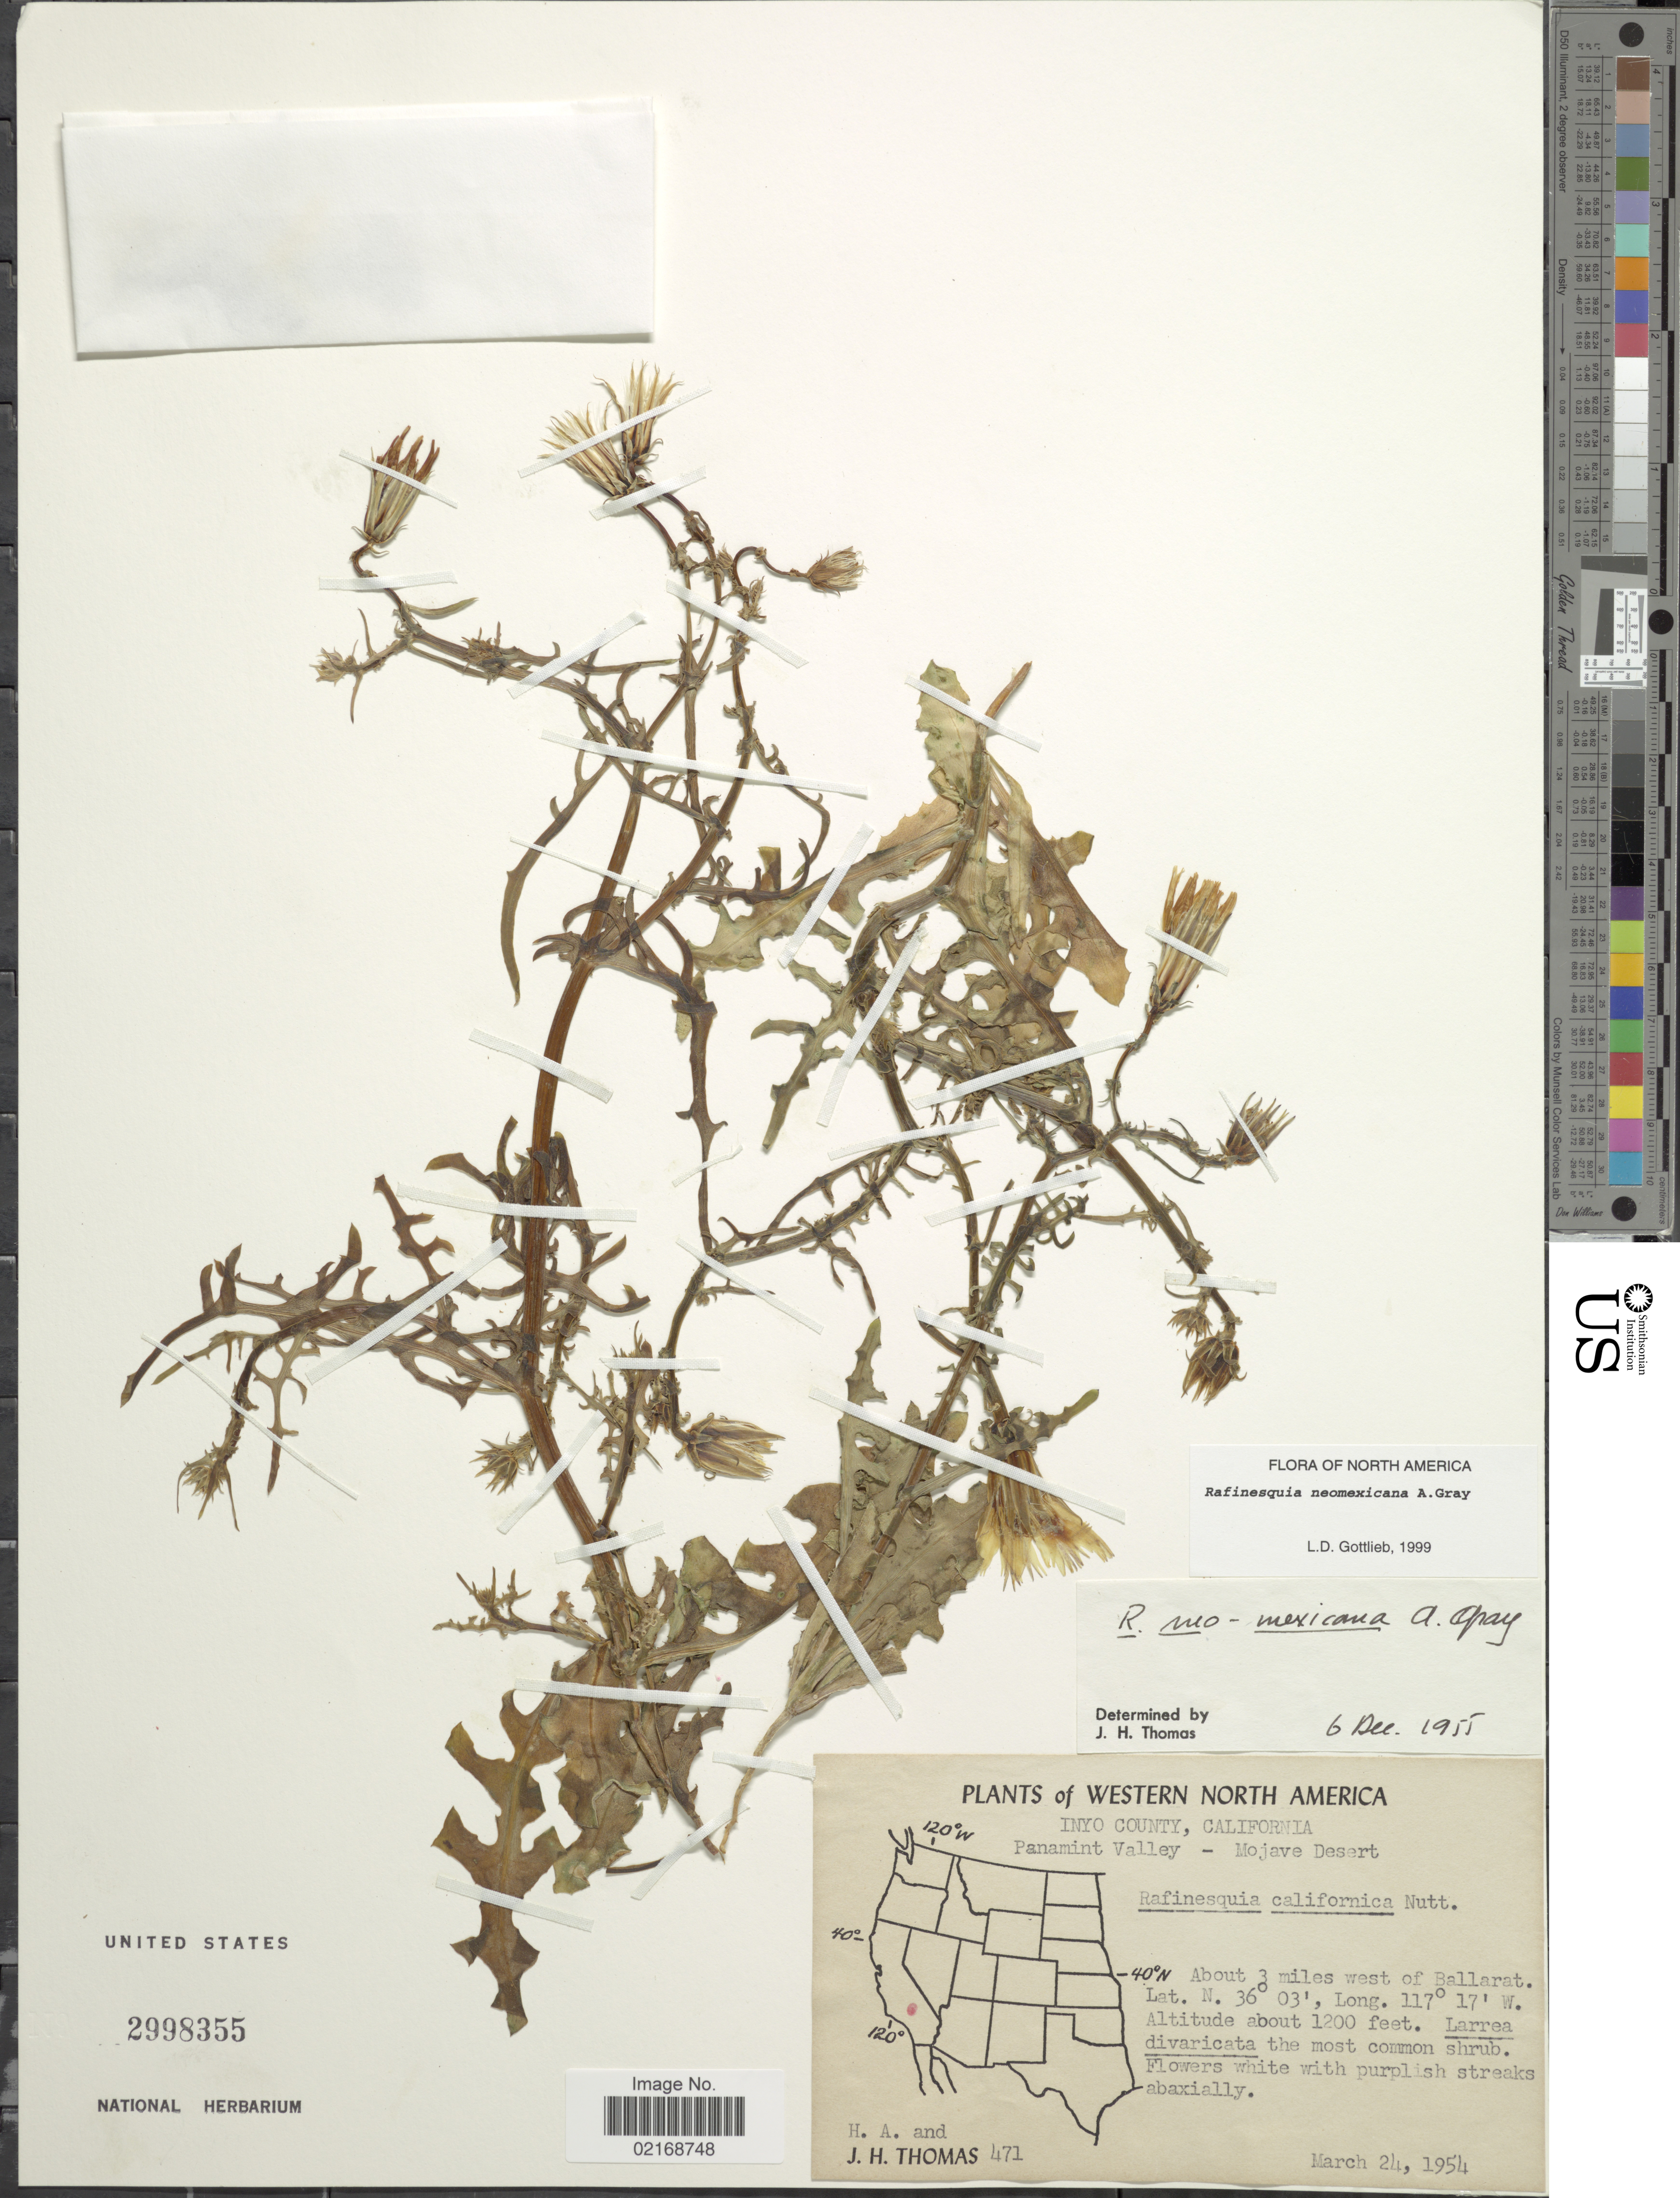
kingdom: Plantae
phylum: Tracheophyta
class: Magnoliopsida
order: Asterales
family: Asteraceae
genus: Rafinesquia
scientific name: Rafinesquia neomexicana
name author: A. Gray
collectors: H. Thomas & J. H. Thomas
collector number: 471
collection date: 1954-03-24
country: United States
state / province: California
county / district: Inyo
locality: Inyo County, Panamint Valley, Mojave Desert, About 3 miles west of Ballarat, Western North America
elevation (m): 366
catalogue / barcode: US 2998355